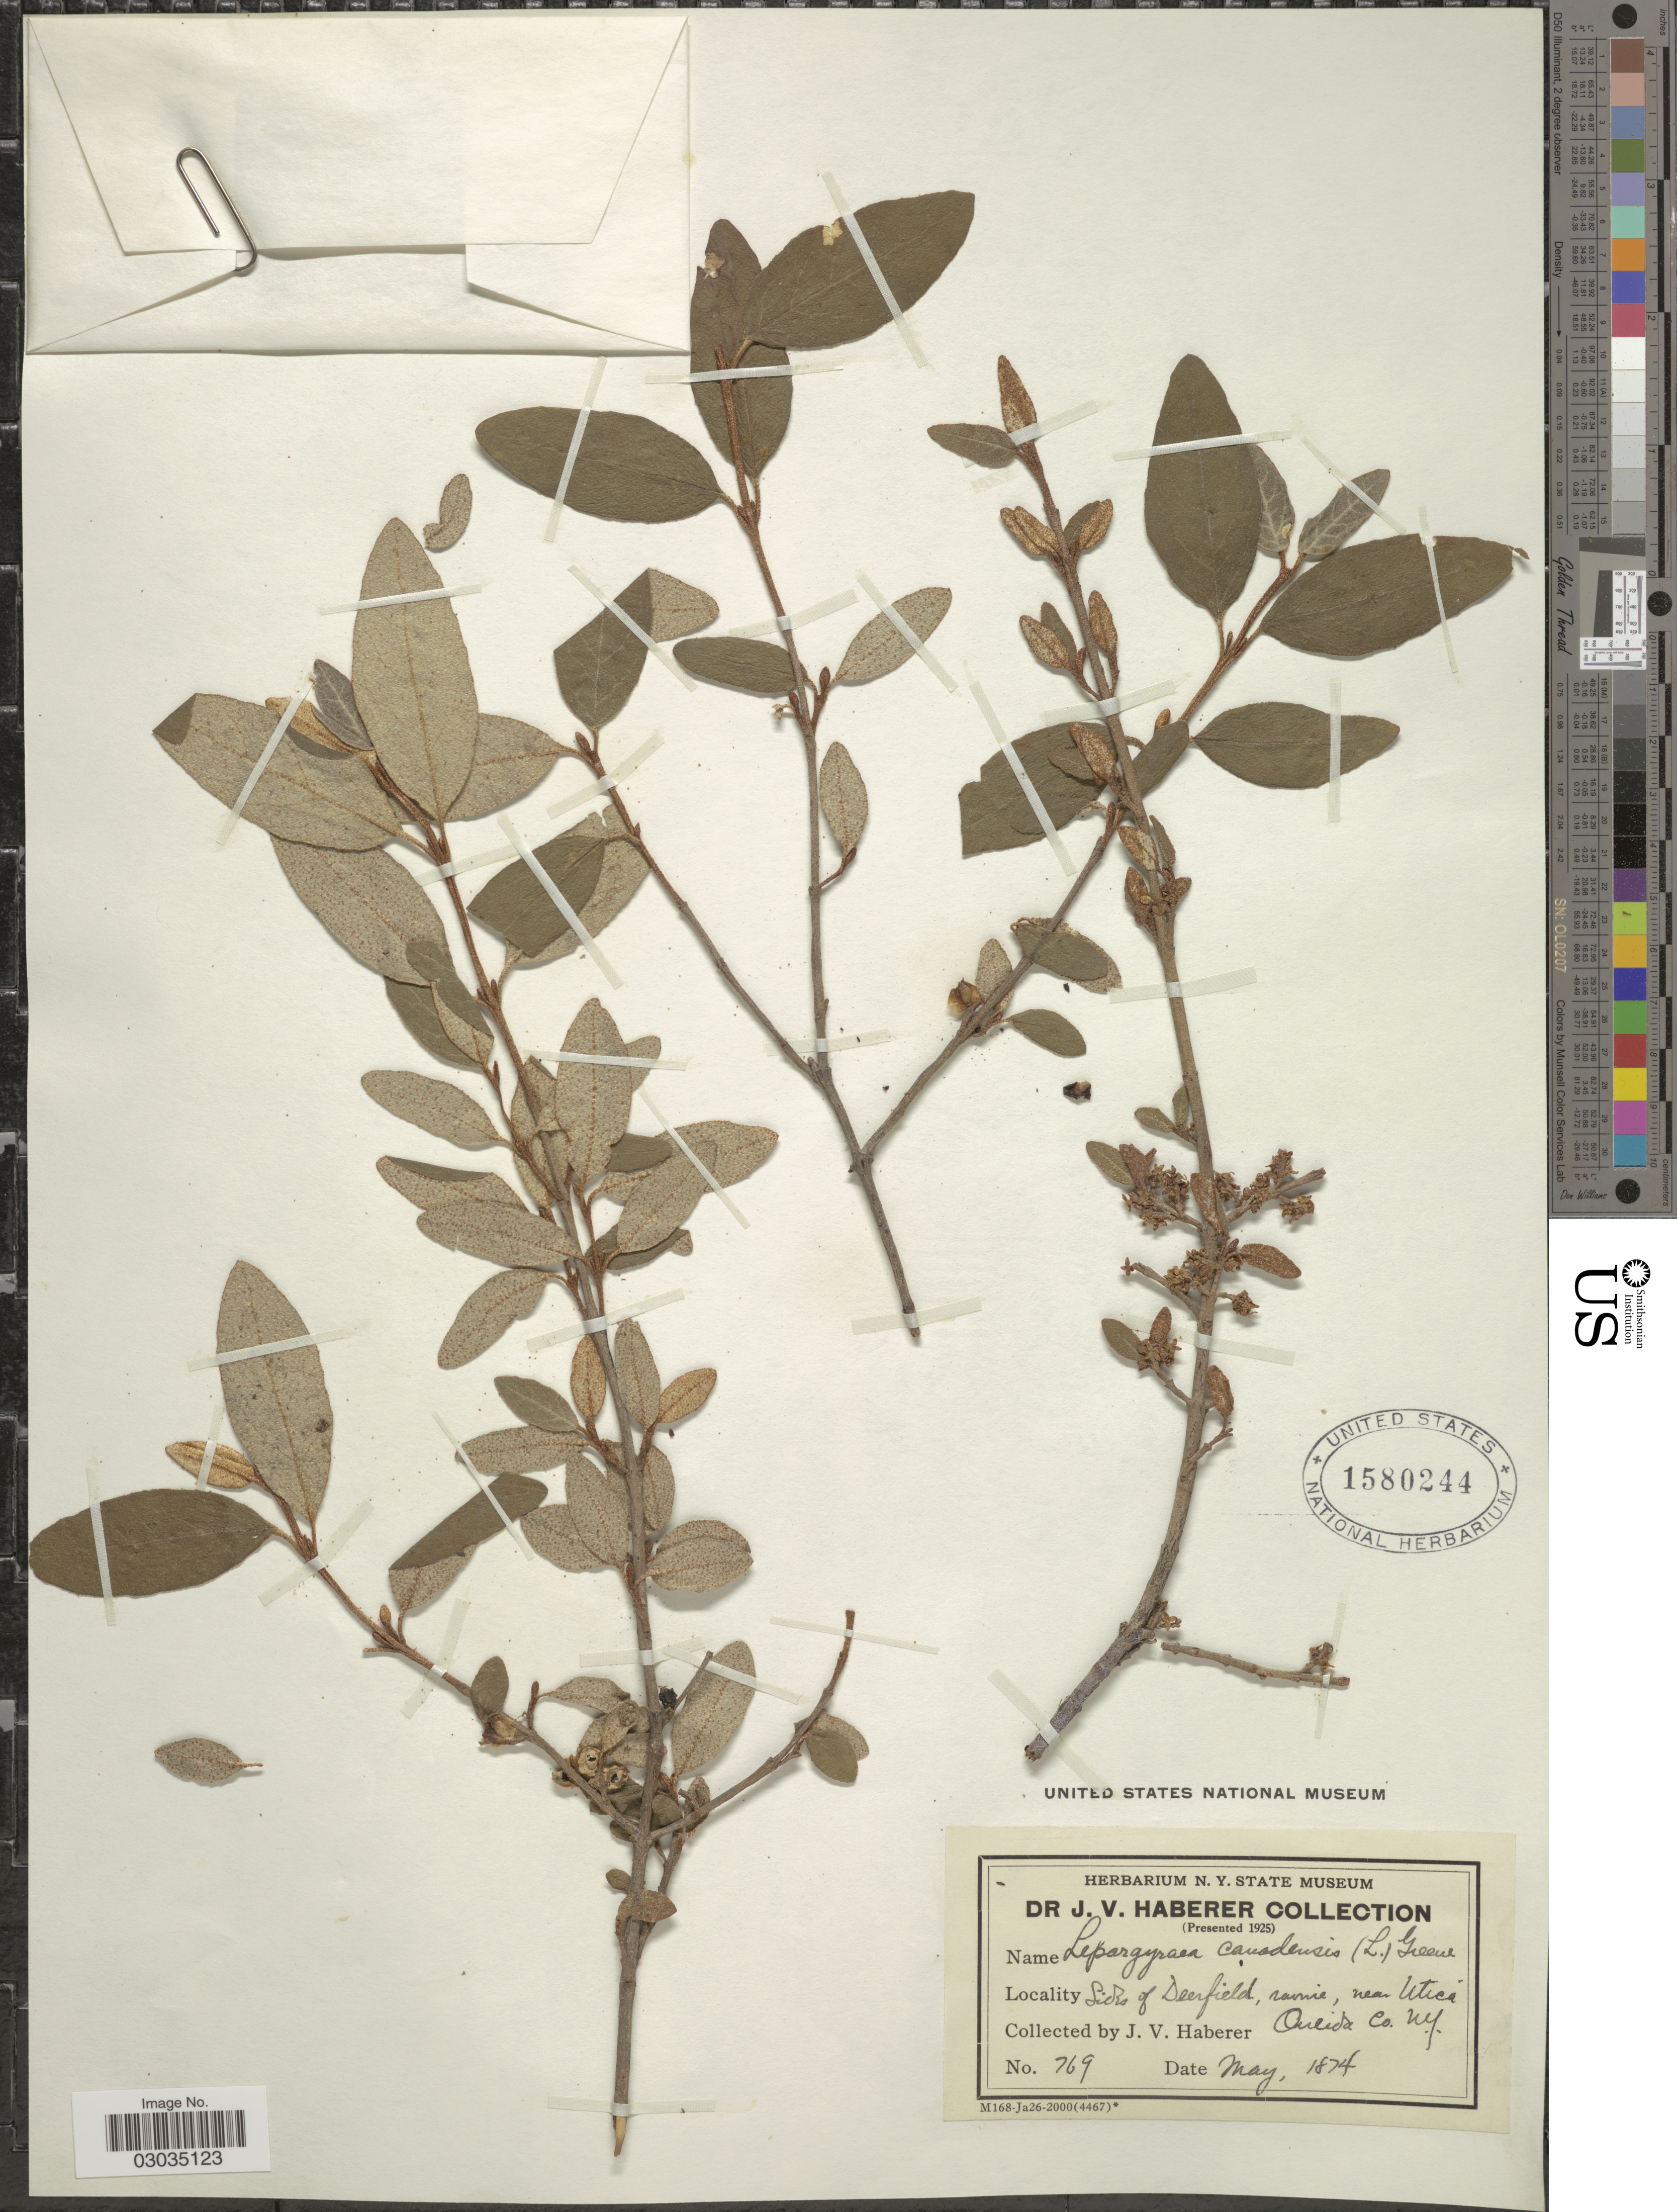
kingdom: Plantae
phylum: Tracheophyta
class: Magnoliopsida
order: Rosales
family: Elaeagnaceae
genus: Shepherdia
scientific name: Shepherdia canadensis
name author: (L.) Nutt.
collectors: J. V. Haberer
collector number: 769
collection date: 1874-05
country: United States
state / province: New York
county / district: Oneida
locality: Sides of Deerfield, ravine, near Utica, Oneida Co.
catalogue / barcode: US 1580244